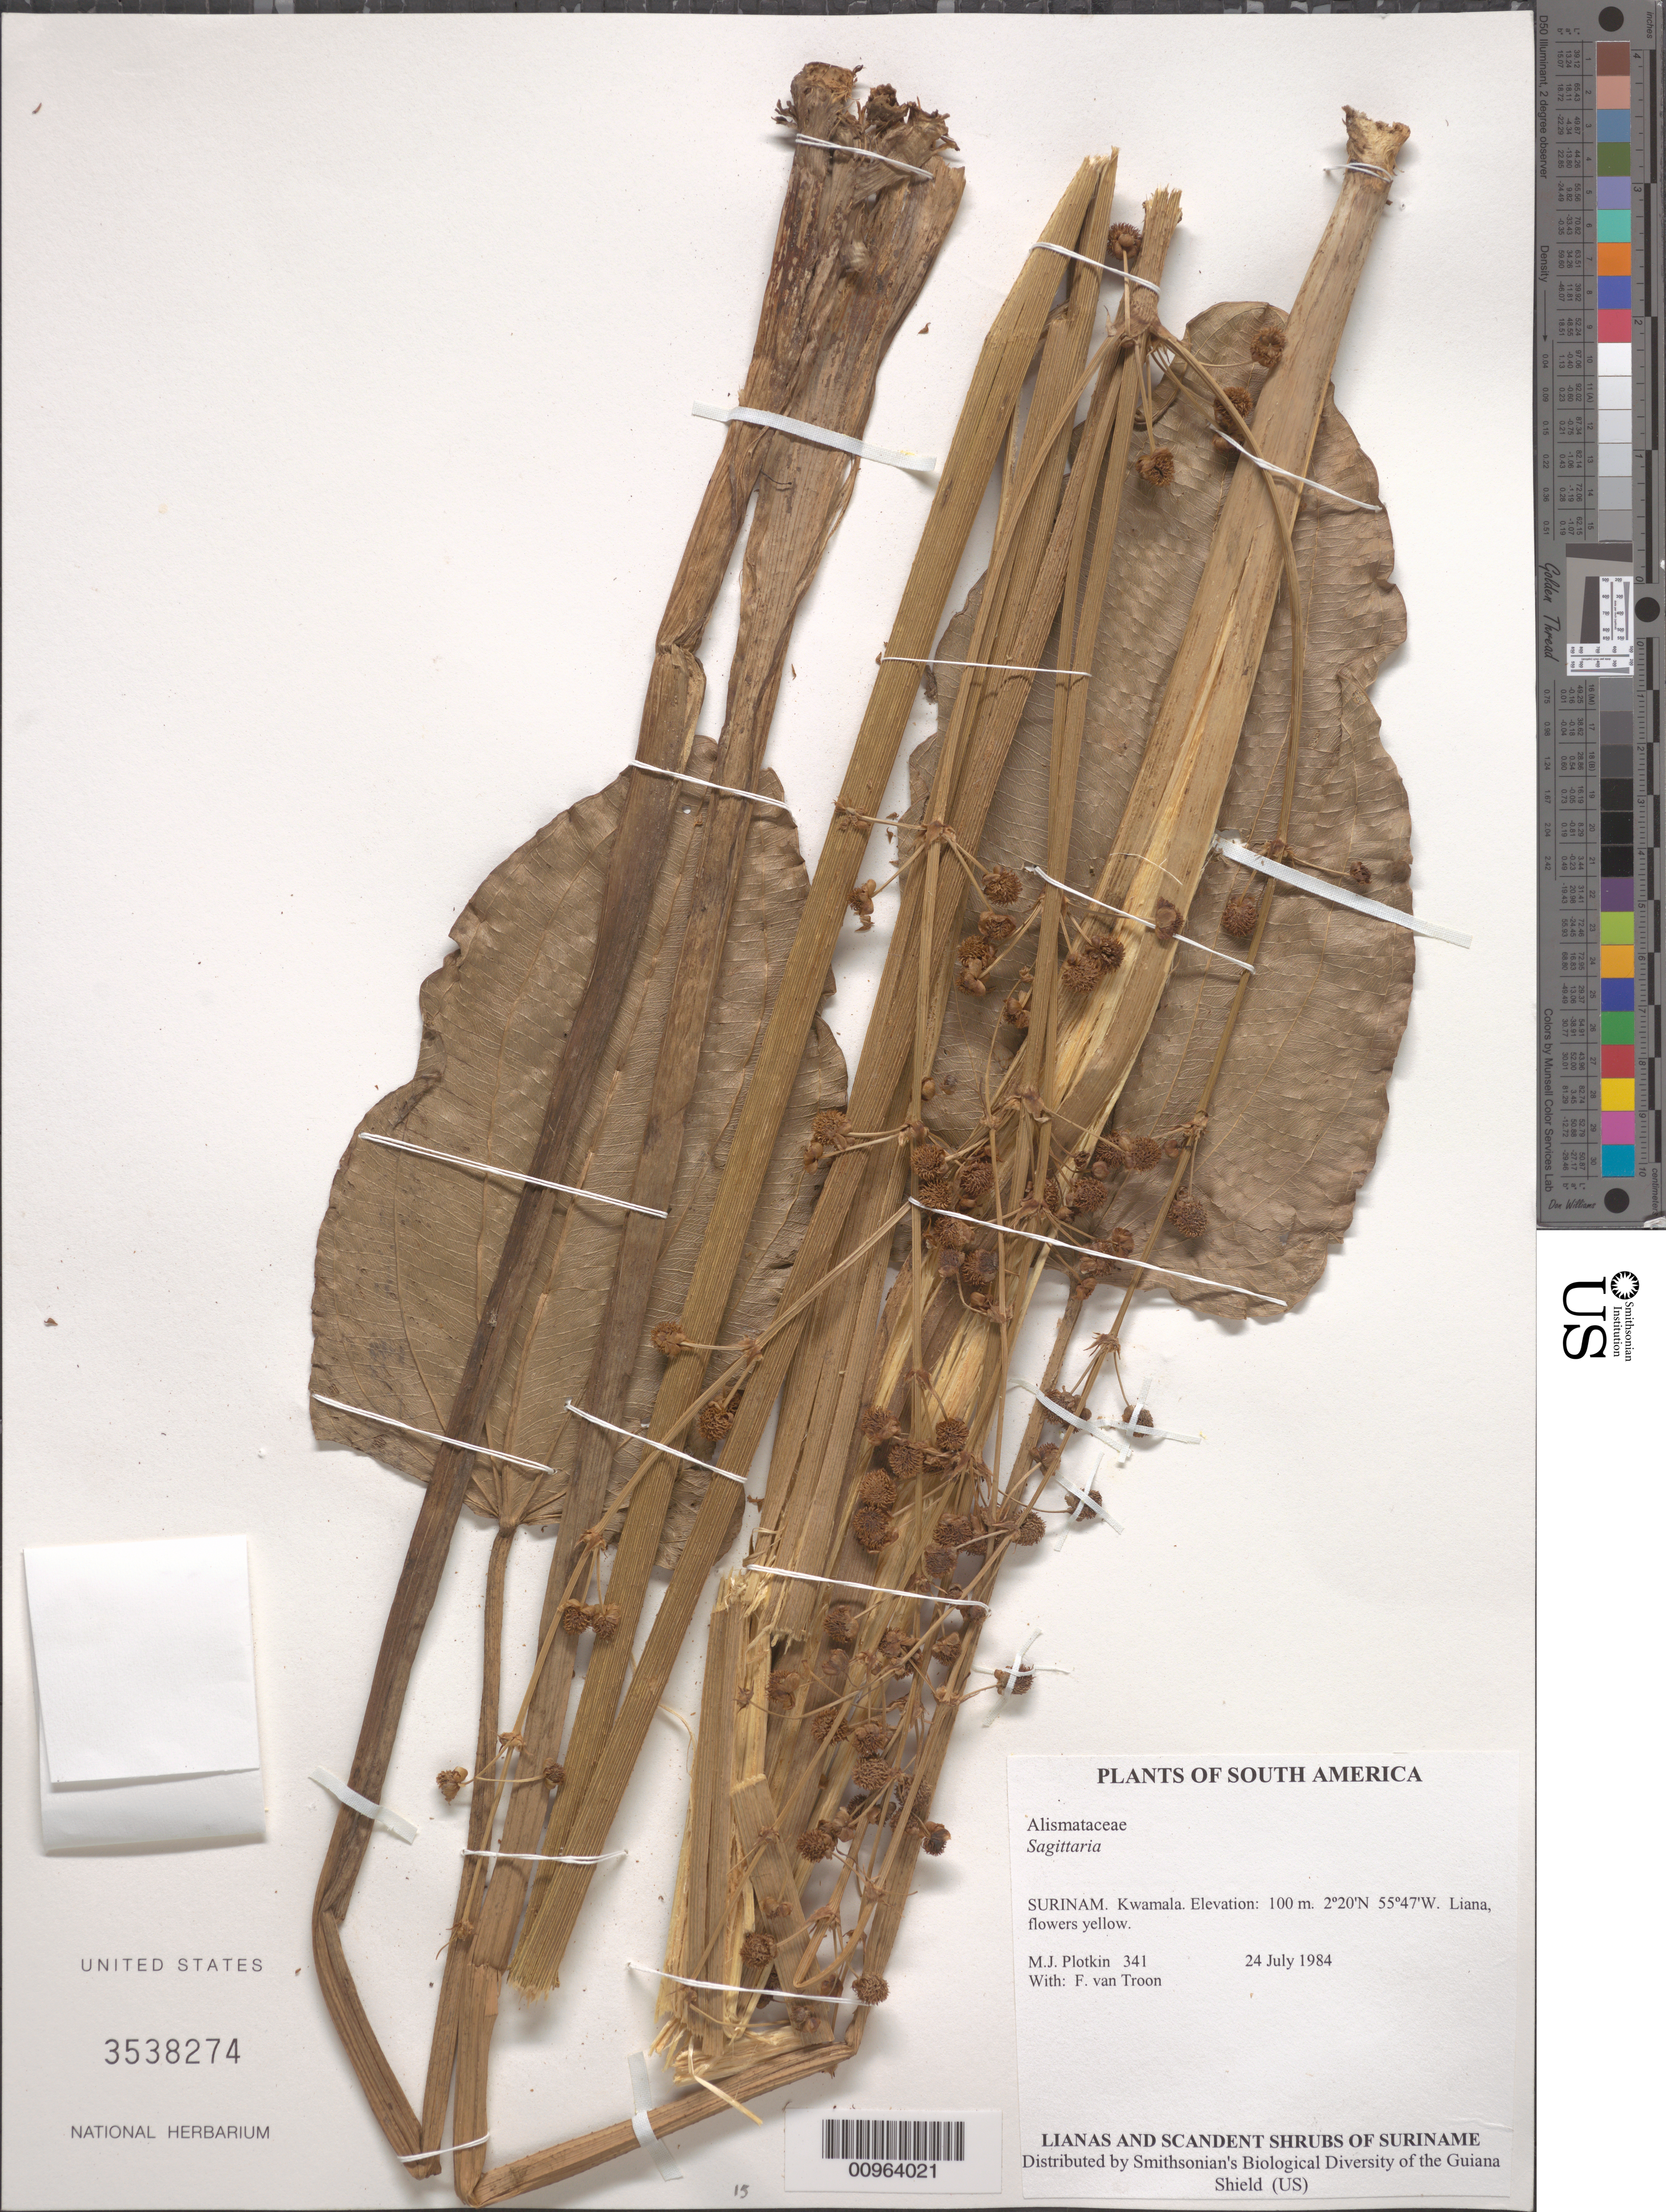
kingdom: Plantae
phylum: Tracheophyta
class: Liliopsida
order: Alismatales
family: Alismataceae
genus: Sagittaria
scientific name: Sagittaria sp.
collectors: M. Plotkin & F. Van Troon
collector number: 341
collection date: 1984-07-24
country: Suriname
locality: Kwamala.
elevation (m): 100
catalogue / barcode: US 3538274